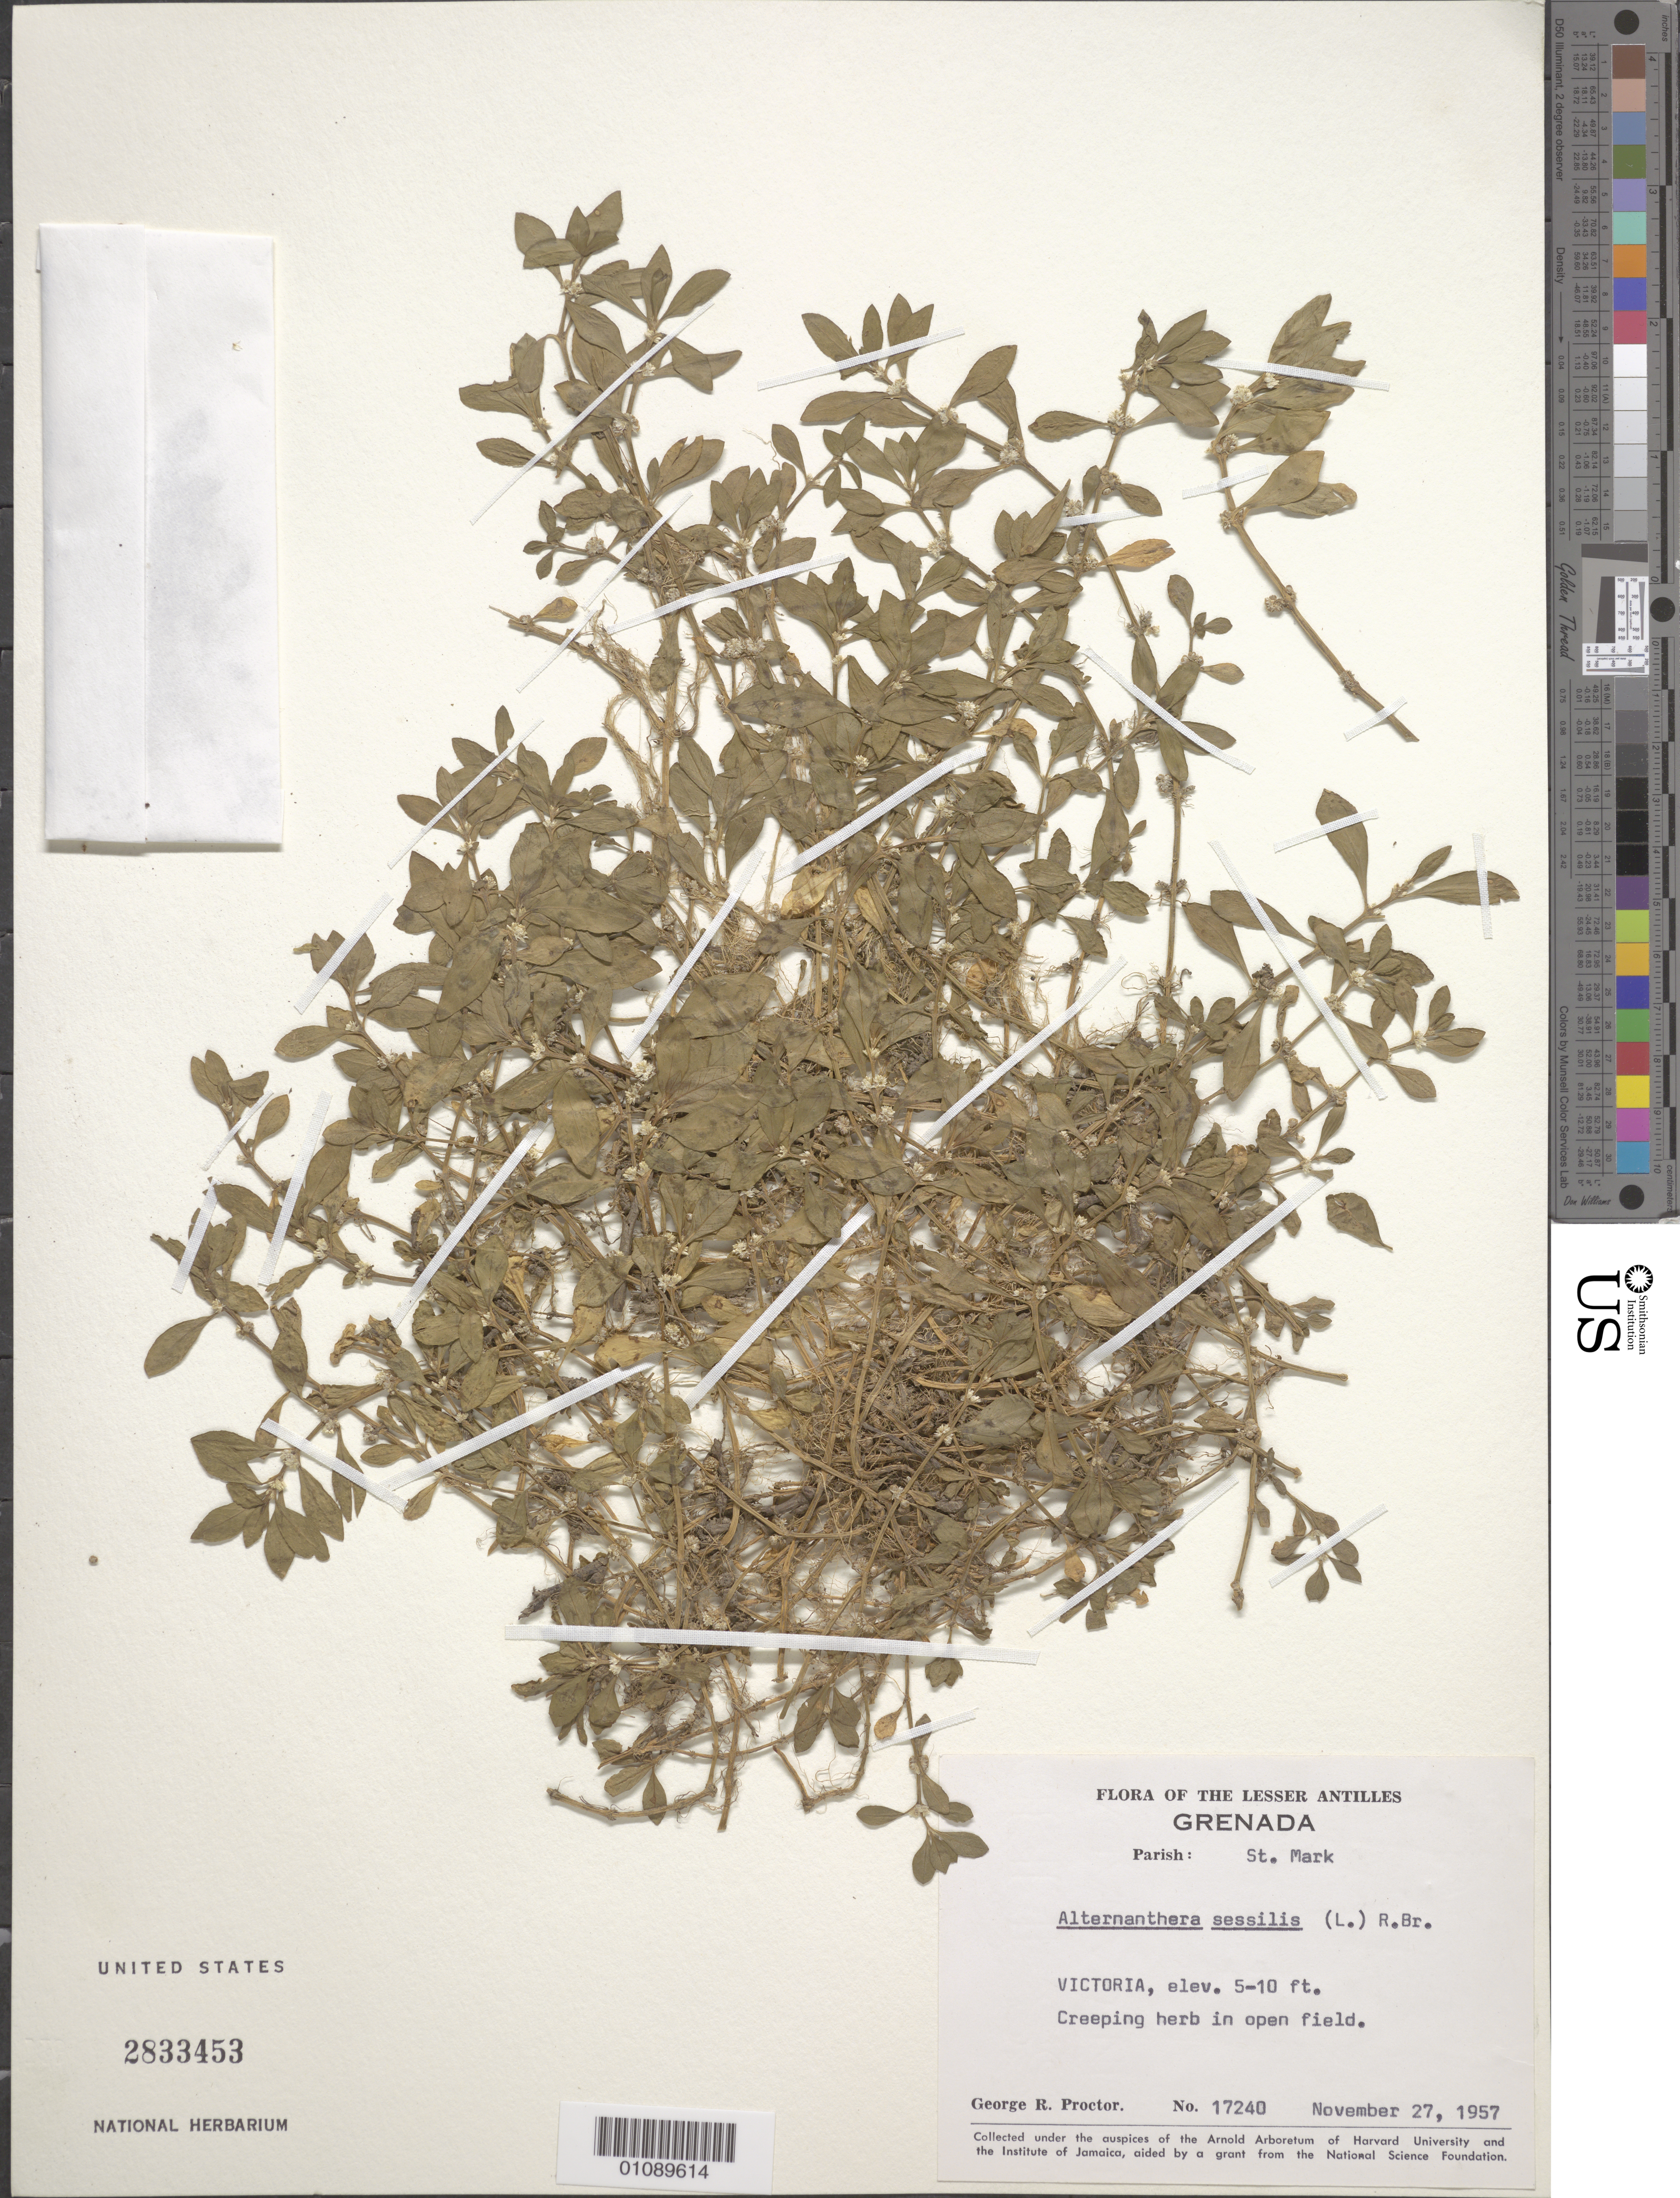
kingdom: Plantae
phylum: Tracheophyta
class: Magnoliopsida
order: Caryophyllales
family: Amaranthaceae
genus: Alternanthera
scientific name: Alternanthera sessilis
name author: (L.) DC.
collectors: G. R. Proctor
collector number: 17240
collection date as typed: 27 Nov 1957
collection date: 1957-11-27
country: Grenada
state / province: Saint Mark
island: Grenada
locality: Victoria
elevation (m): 2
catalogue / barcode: US 2833453